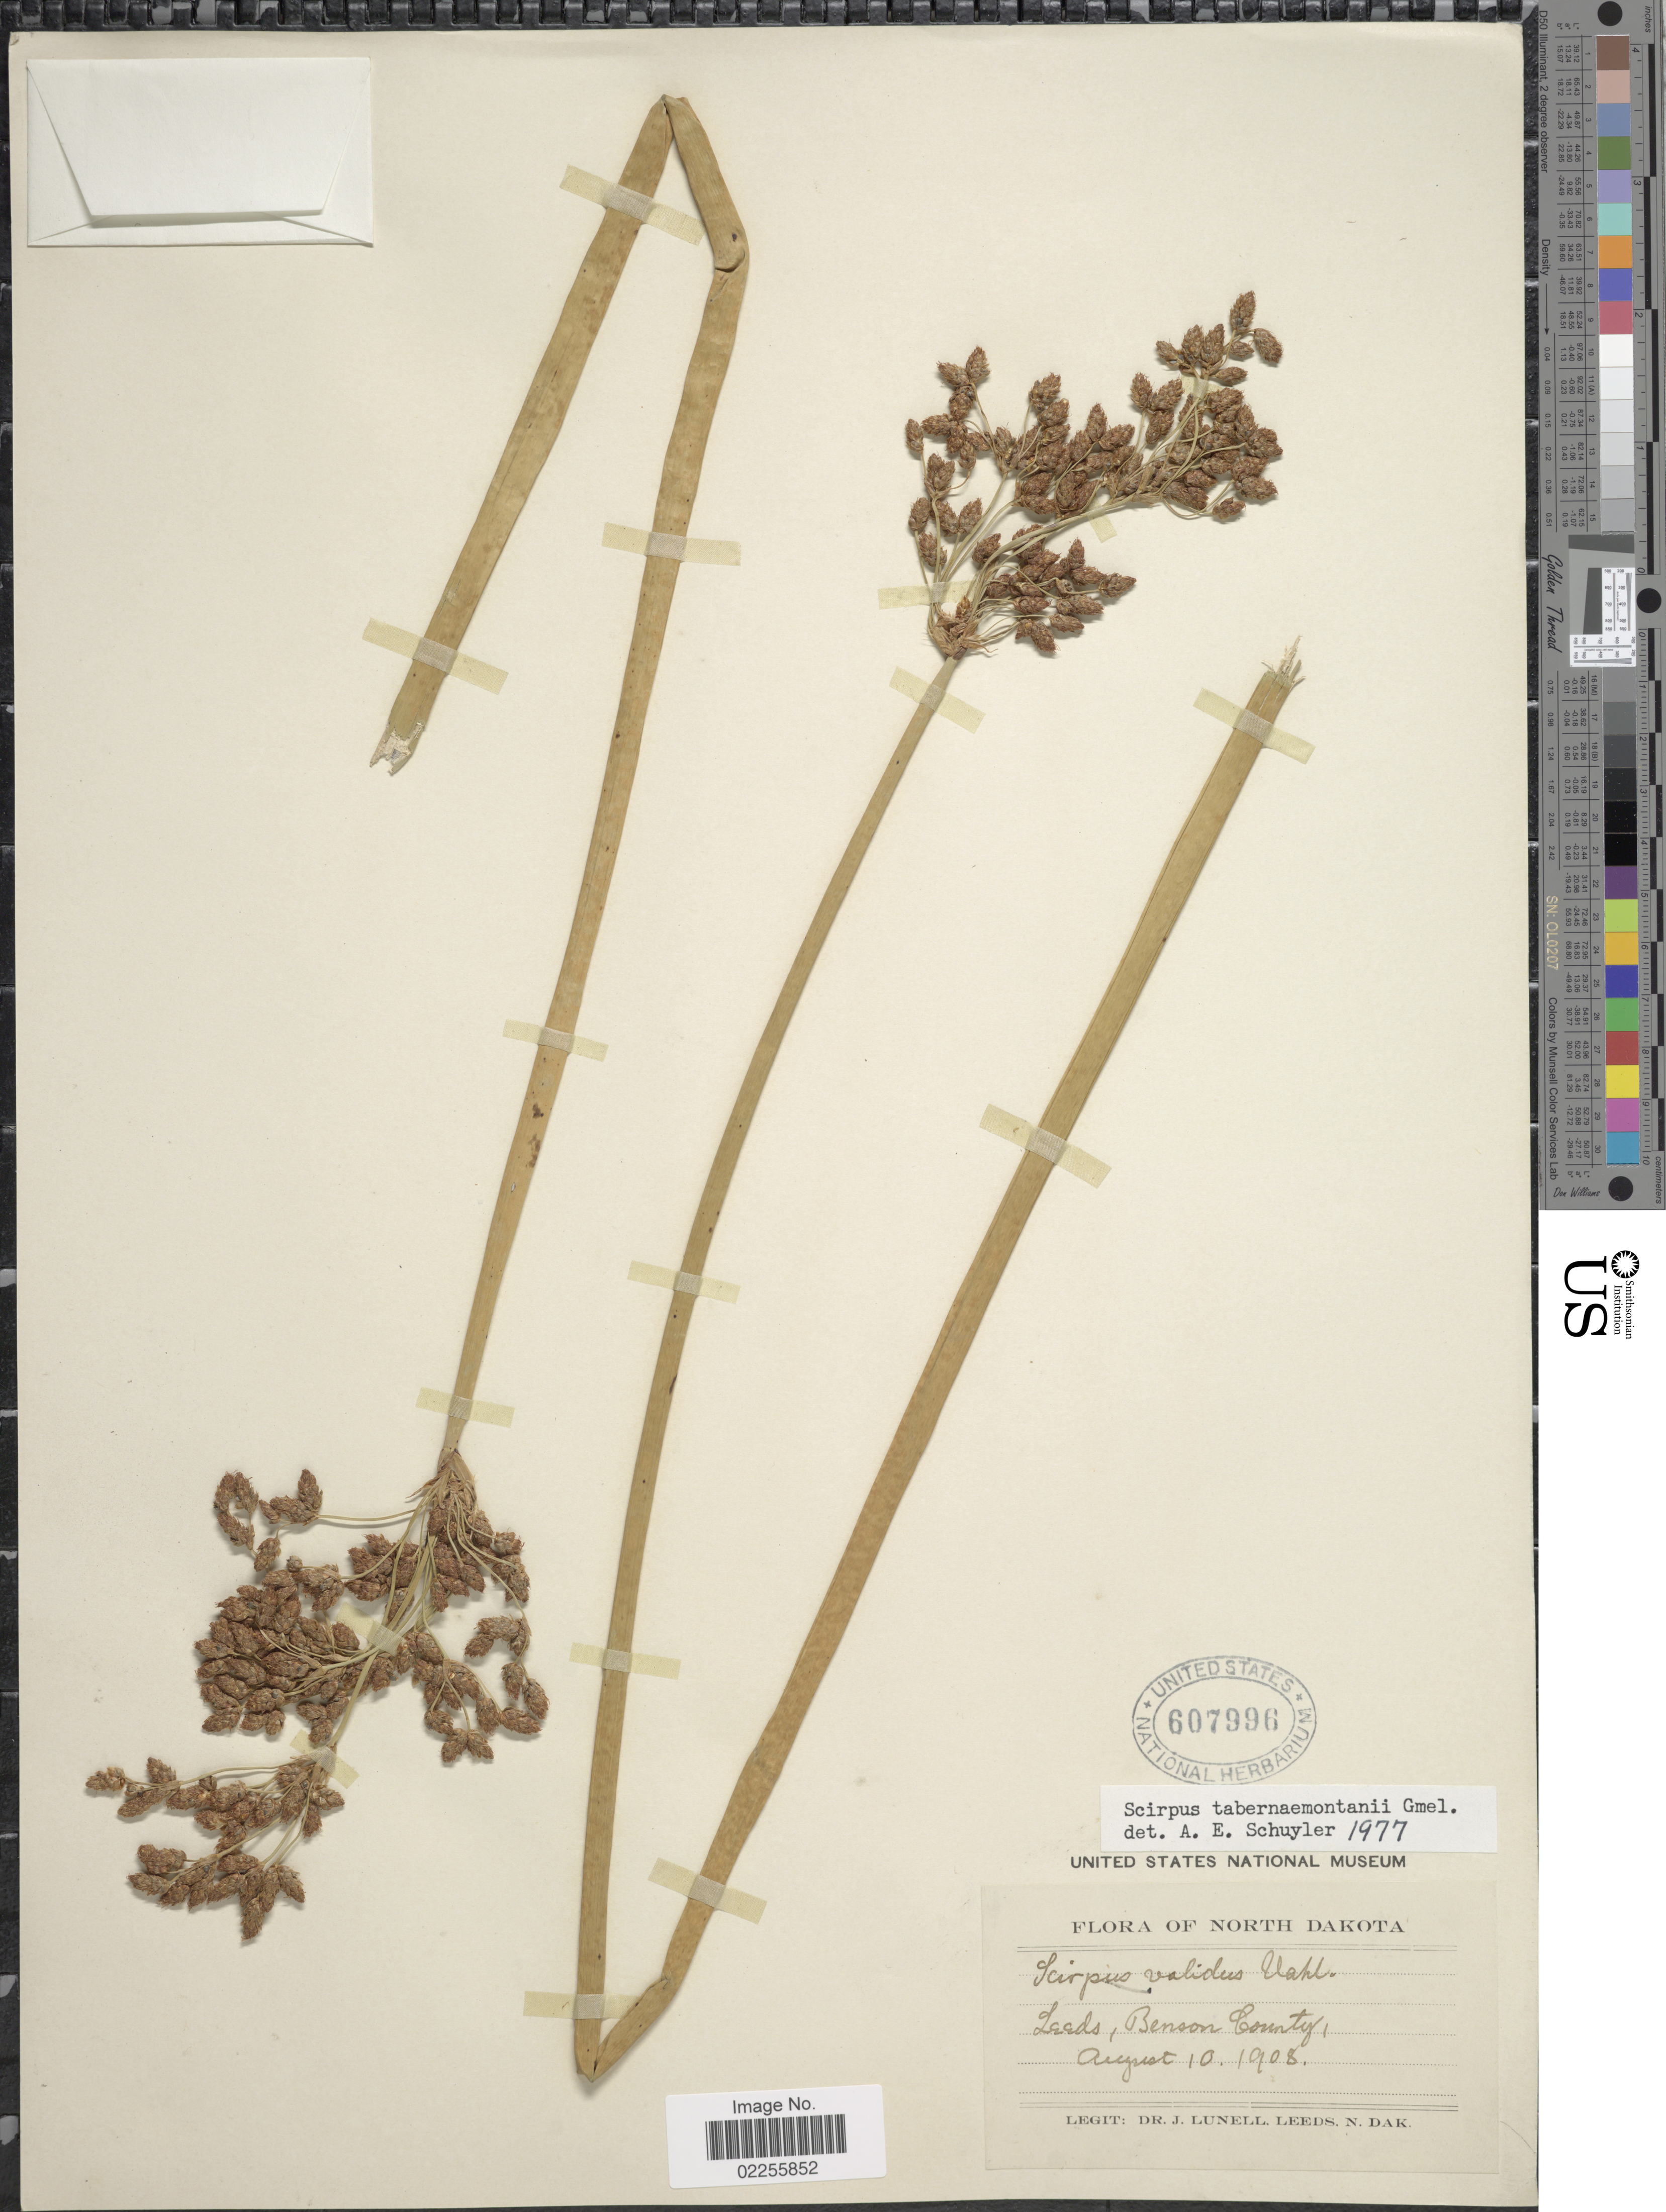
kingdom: Plantae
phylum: Tracheophyta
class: Liliopsida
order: Poales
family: Cyperaceae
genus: Schoenoplectus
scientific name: Schoenoplectus tabernaemontani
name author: (C.C. Gmel.) Palla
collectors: J. Lunell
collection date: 1908-08-10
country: United States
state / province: North Dakota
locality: Leeds, Benson County.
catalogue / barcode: US 607996